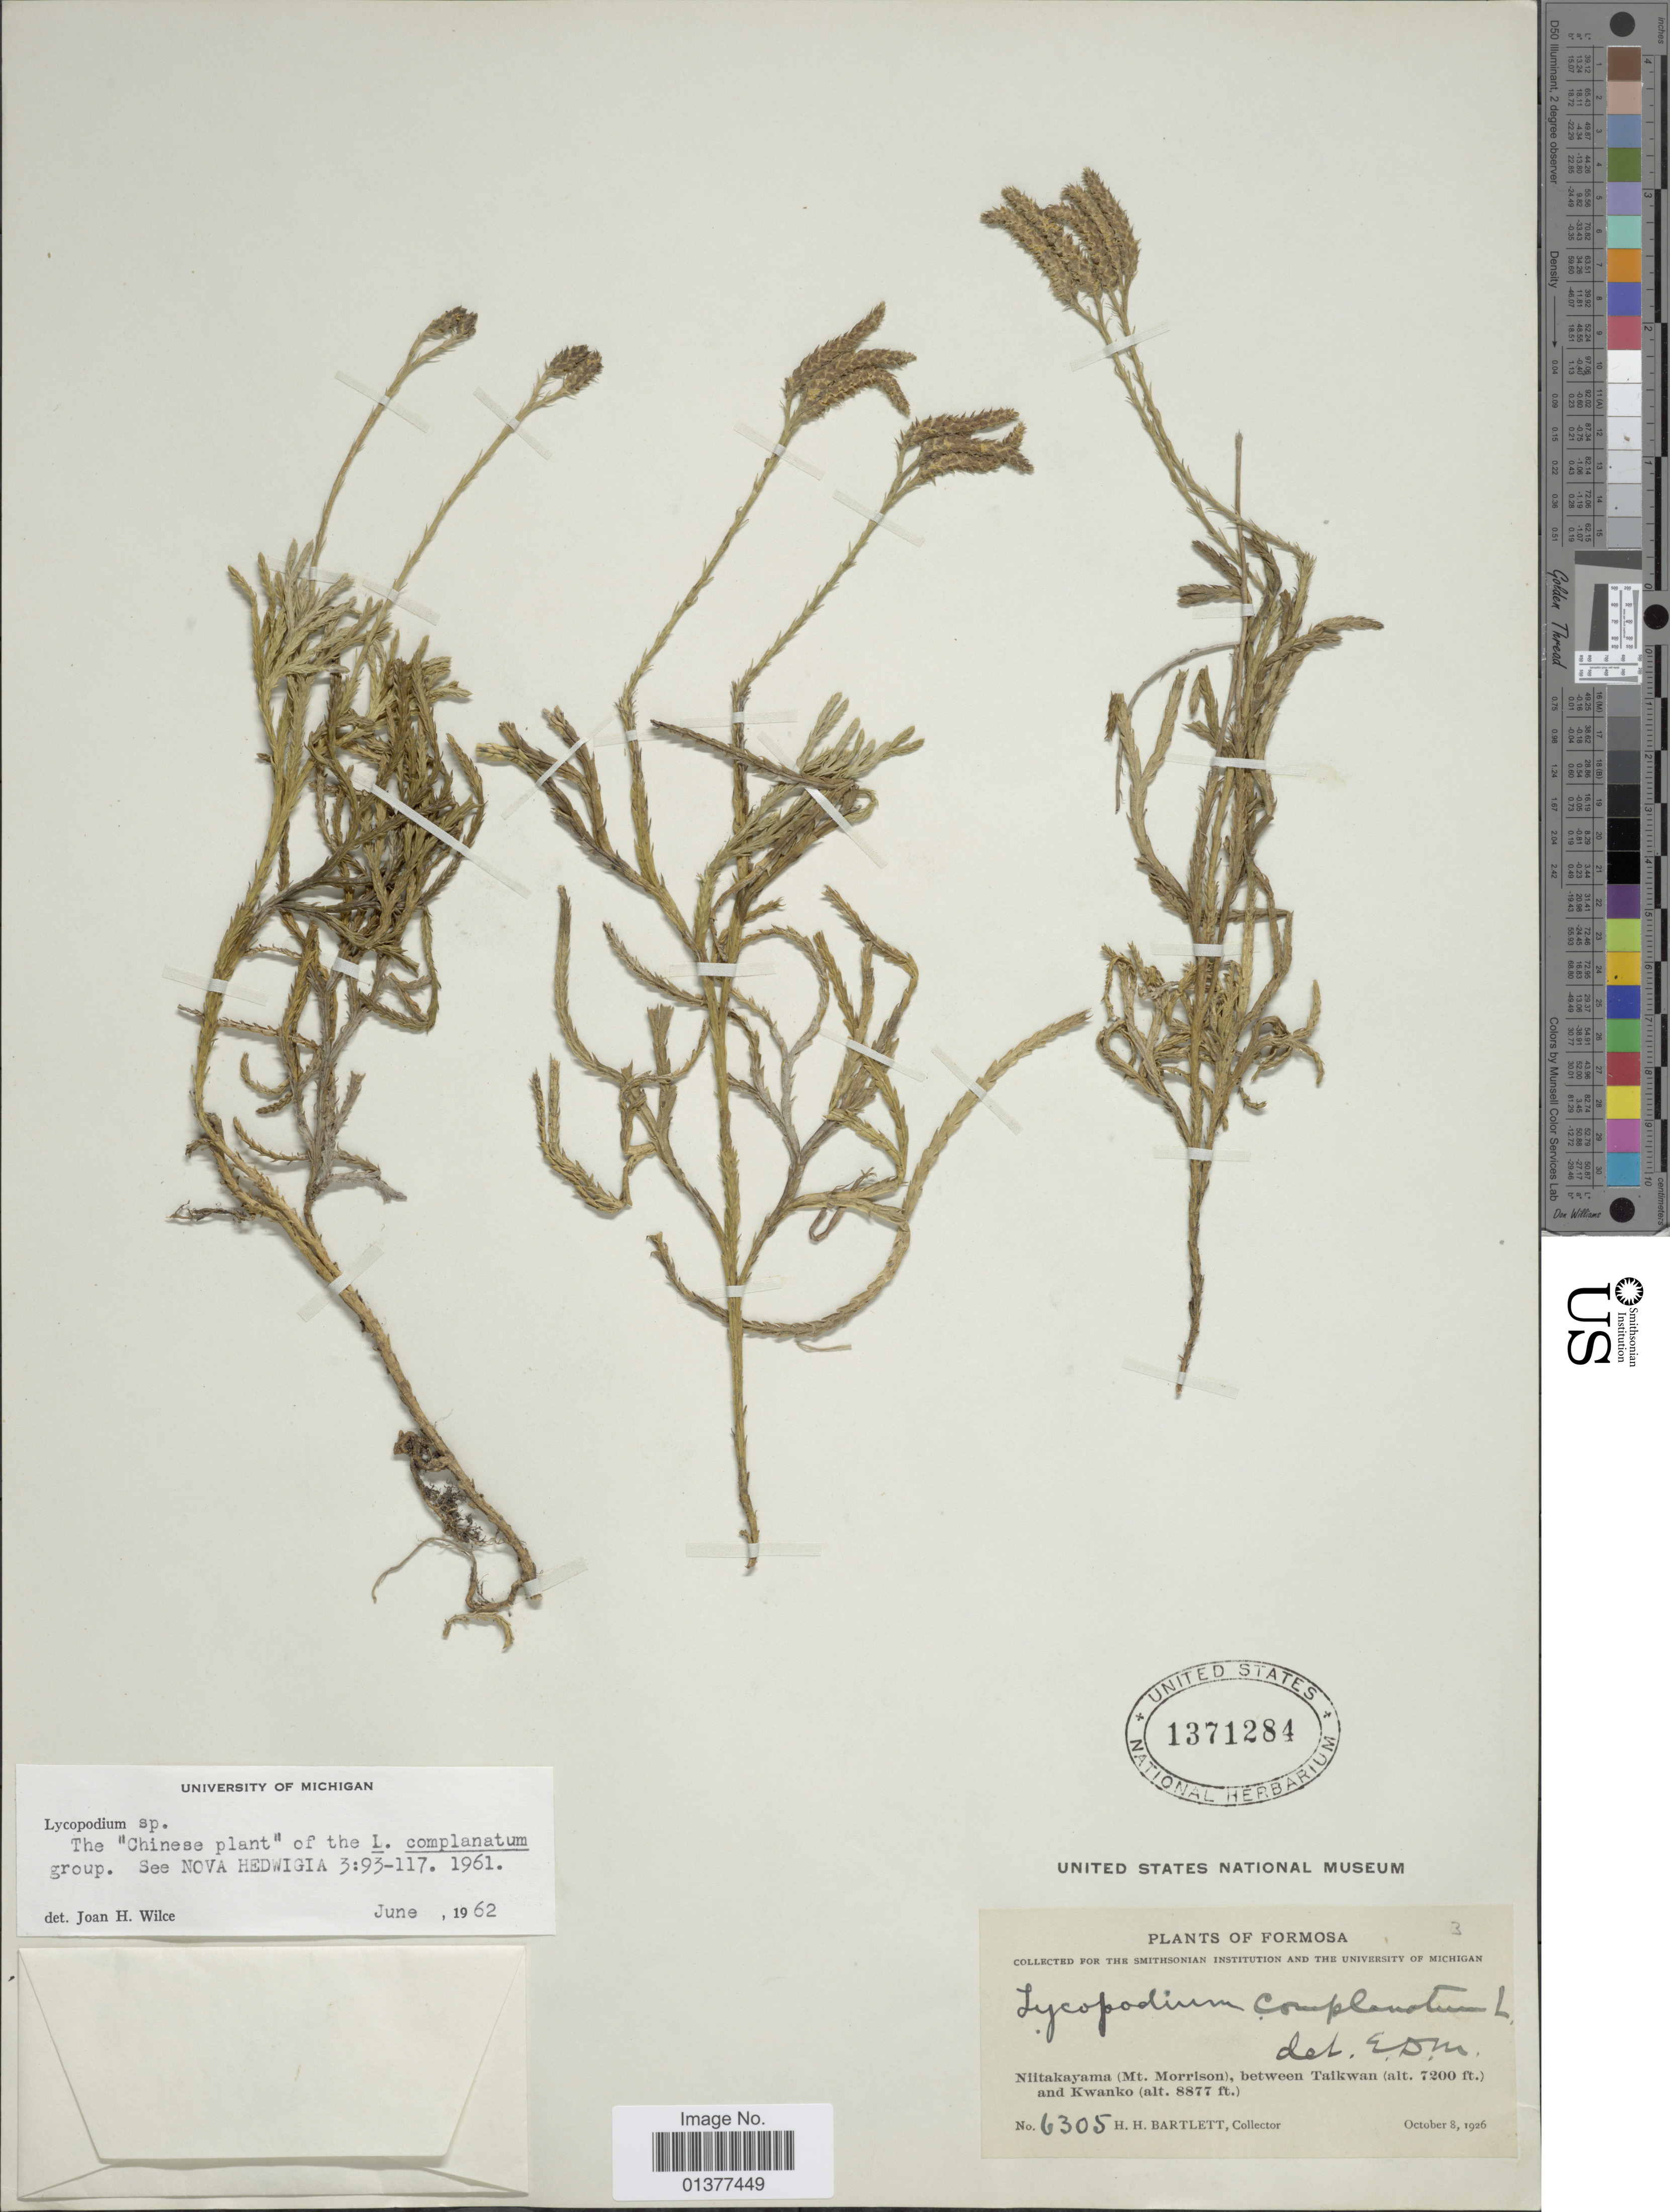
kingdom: Plantae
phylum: Tracheophyta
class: Lycopodiopsida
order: Lycopodiales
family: Lycopodiaceae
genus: Diphasiastrum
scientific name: Diphasiastrum complanatum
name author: (L.) Holub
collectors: H. H. Bartlett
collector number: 6305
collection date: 1926-10-08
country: Taiwan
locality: Niitakayama(mt. Morrison), between Taikwan and Kwanko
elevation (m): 2195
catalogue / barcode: US 1371284